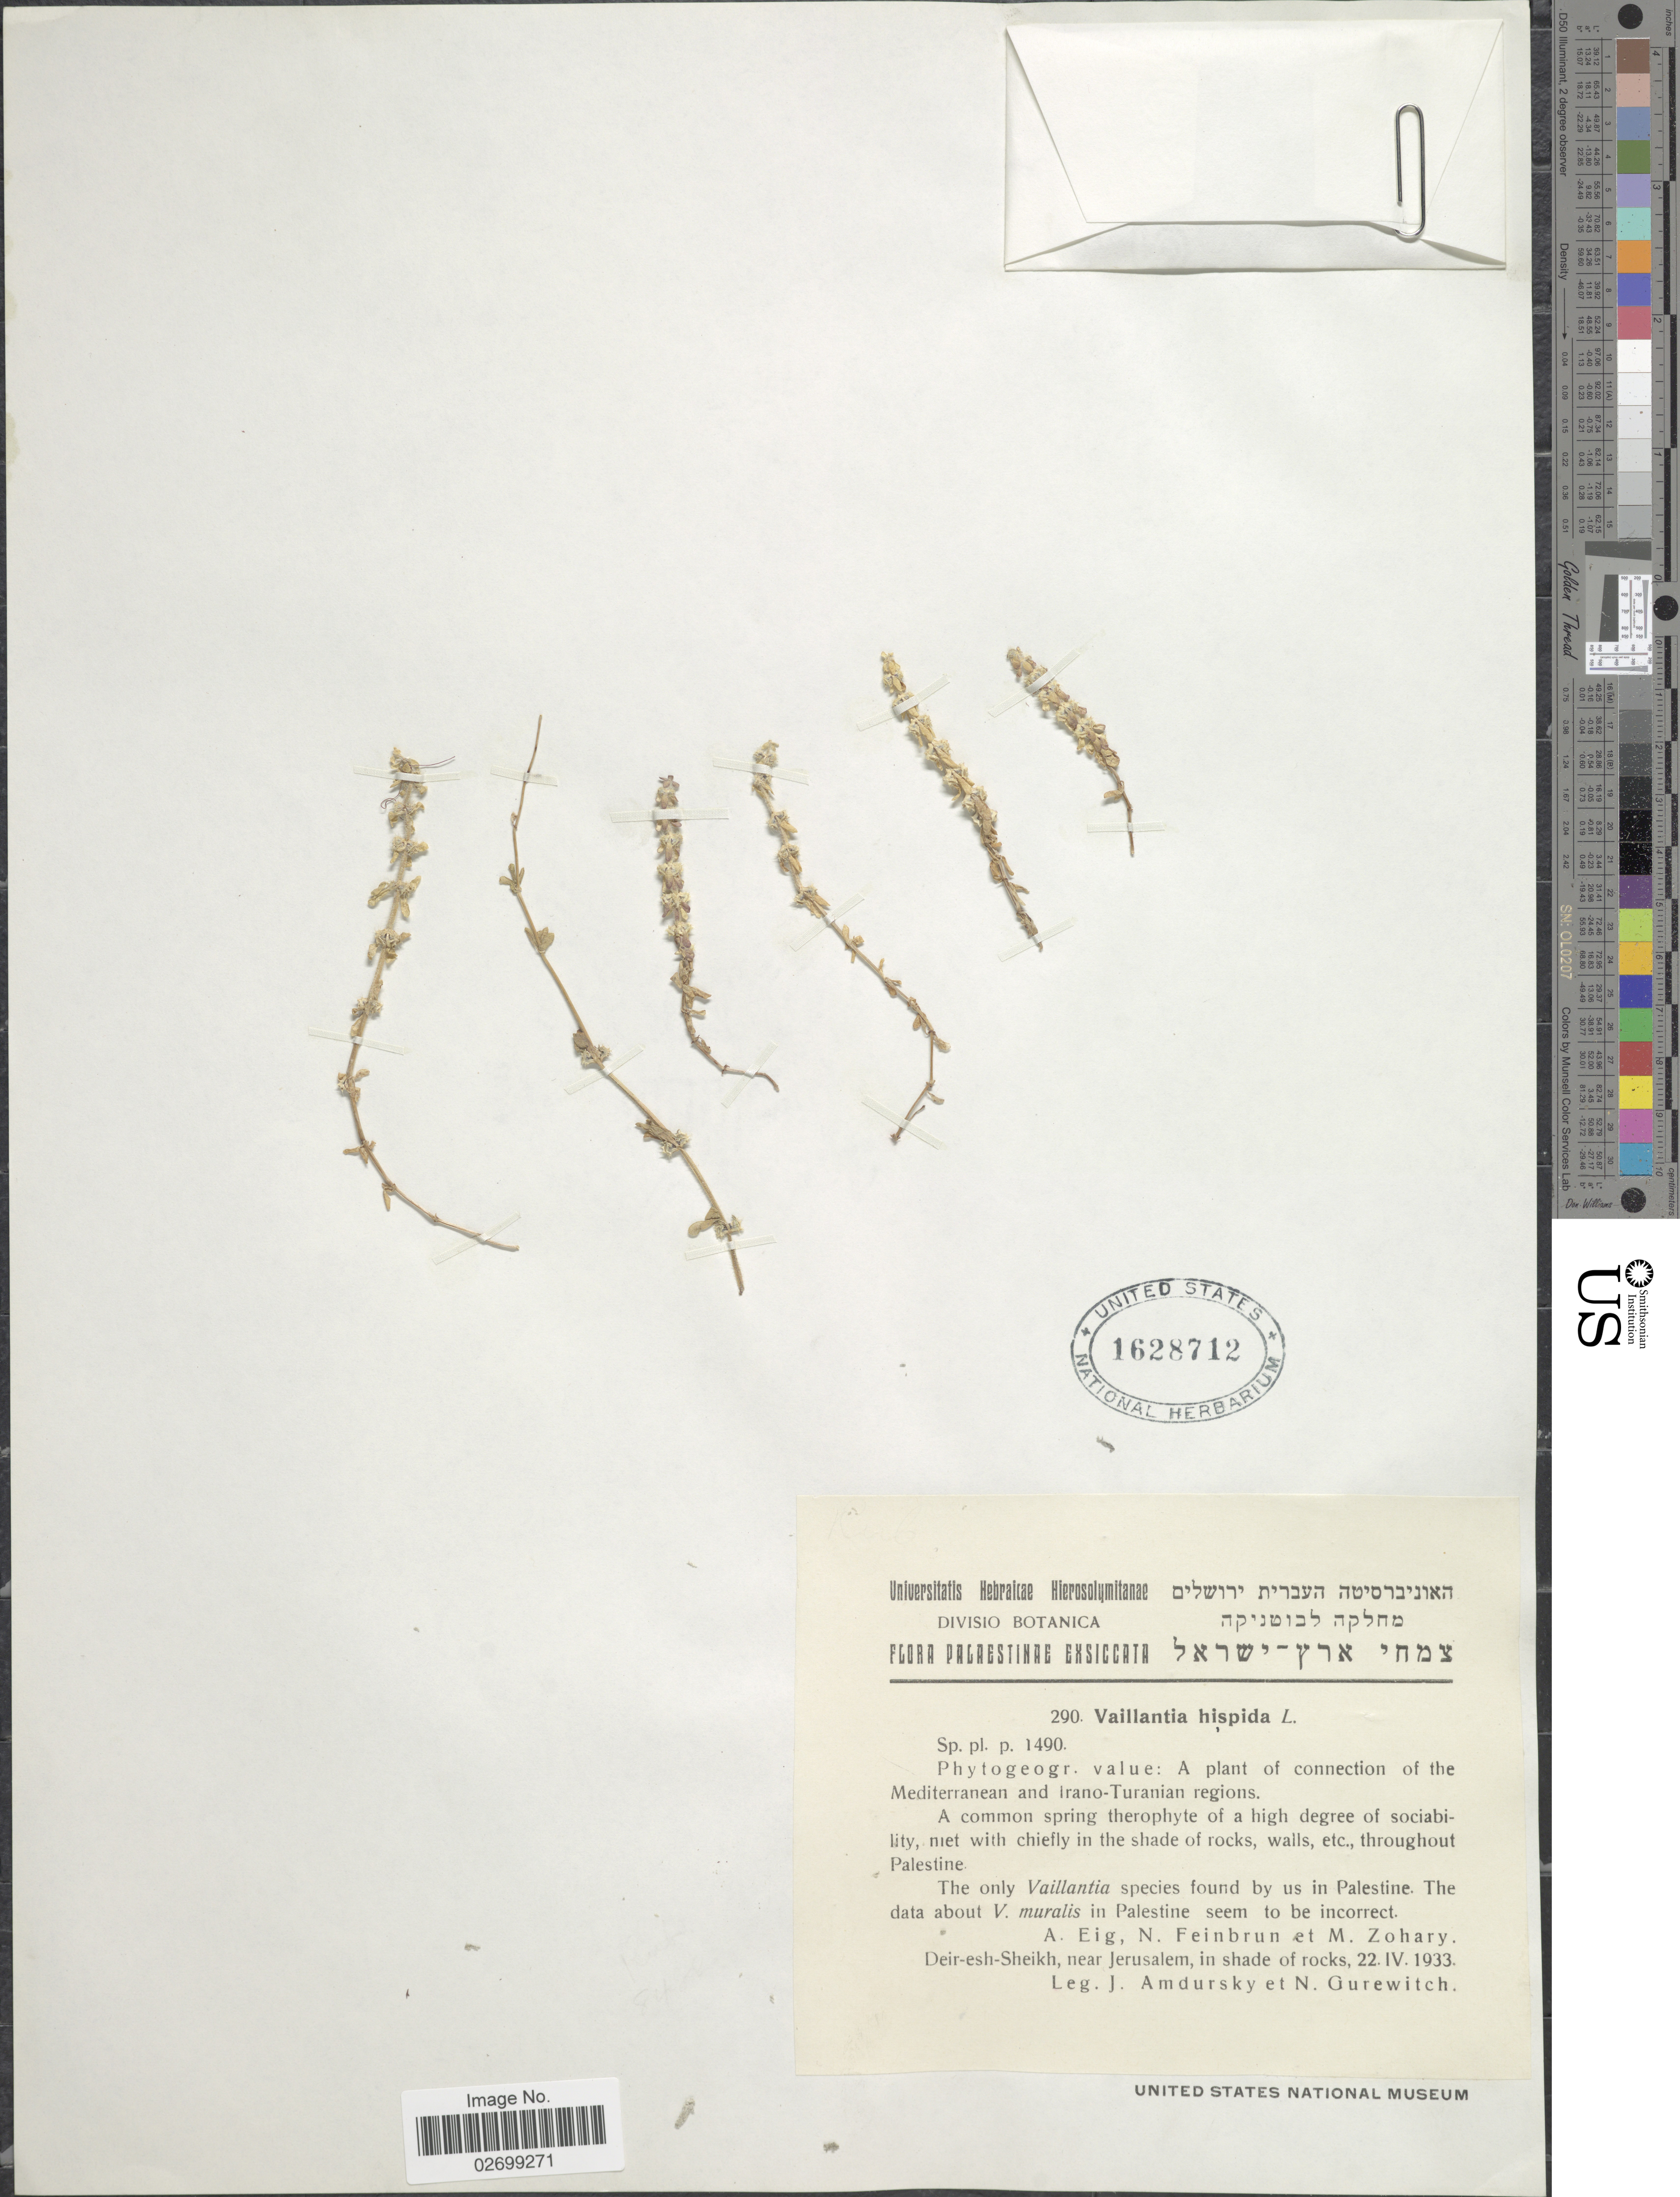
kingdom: Plantae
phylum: Tracheophyta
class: Magnoliopsida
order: Gentianales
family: Rubiaceae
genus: Valantia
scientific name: Valantia hispida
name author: L.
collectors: A. Eig, N. Feinbrun, M. Zohary, I. Amdursky & N. Gurewitch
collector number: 290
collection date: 1933-04-22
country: Israel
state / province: Jerusalem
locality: Palaestinae, Deir-esh-Sheikh, near Jerusalem, in shade of rocks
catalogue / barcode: US 1628712